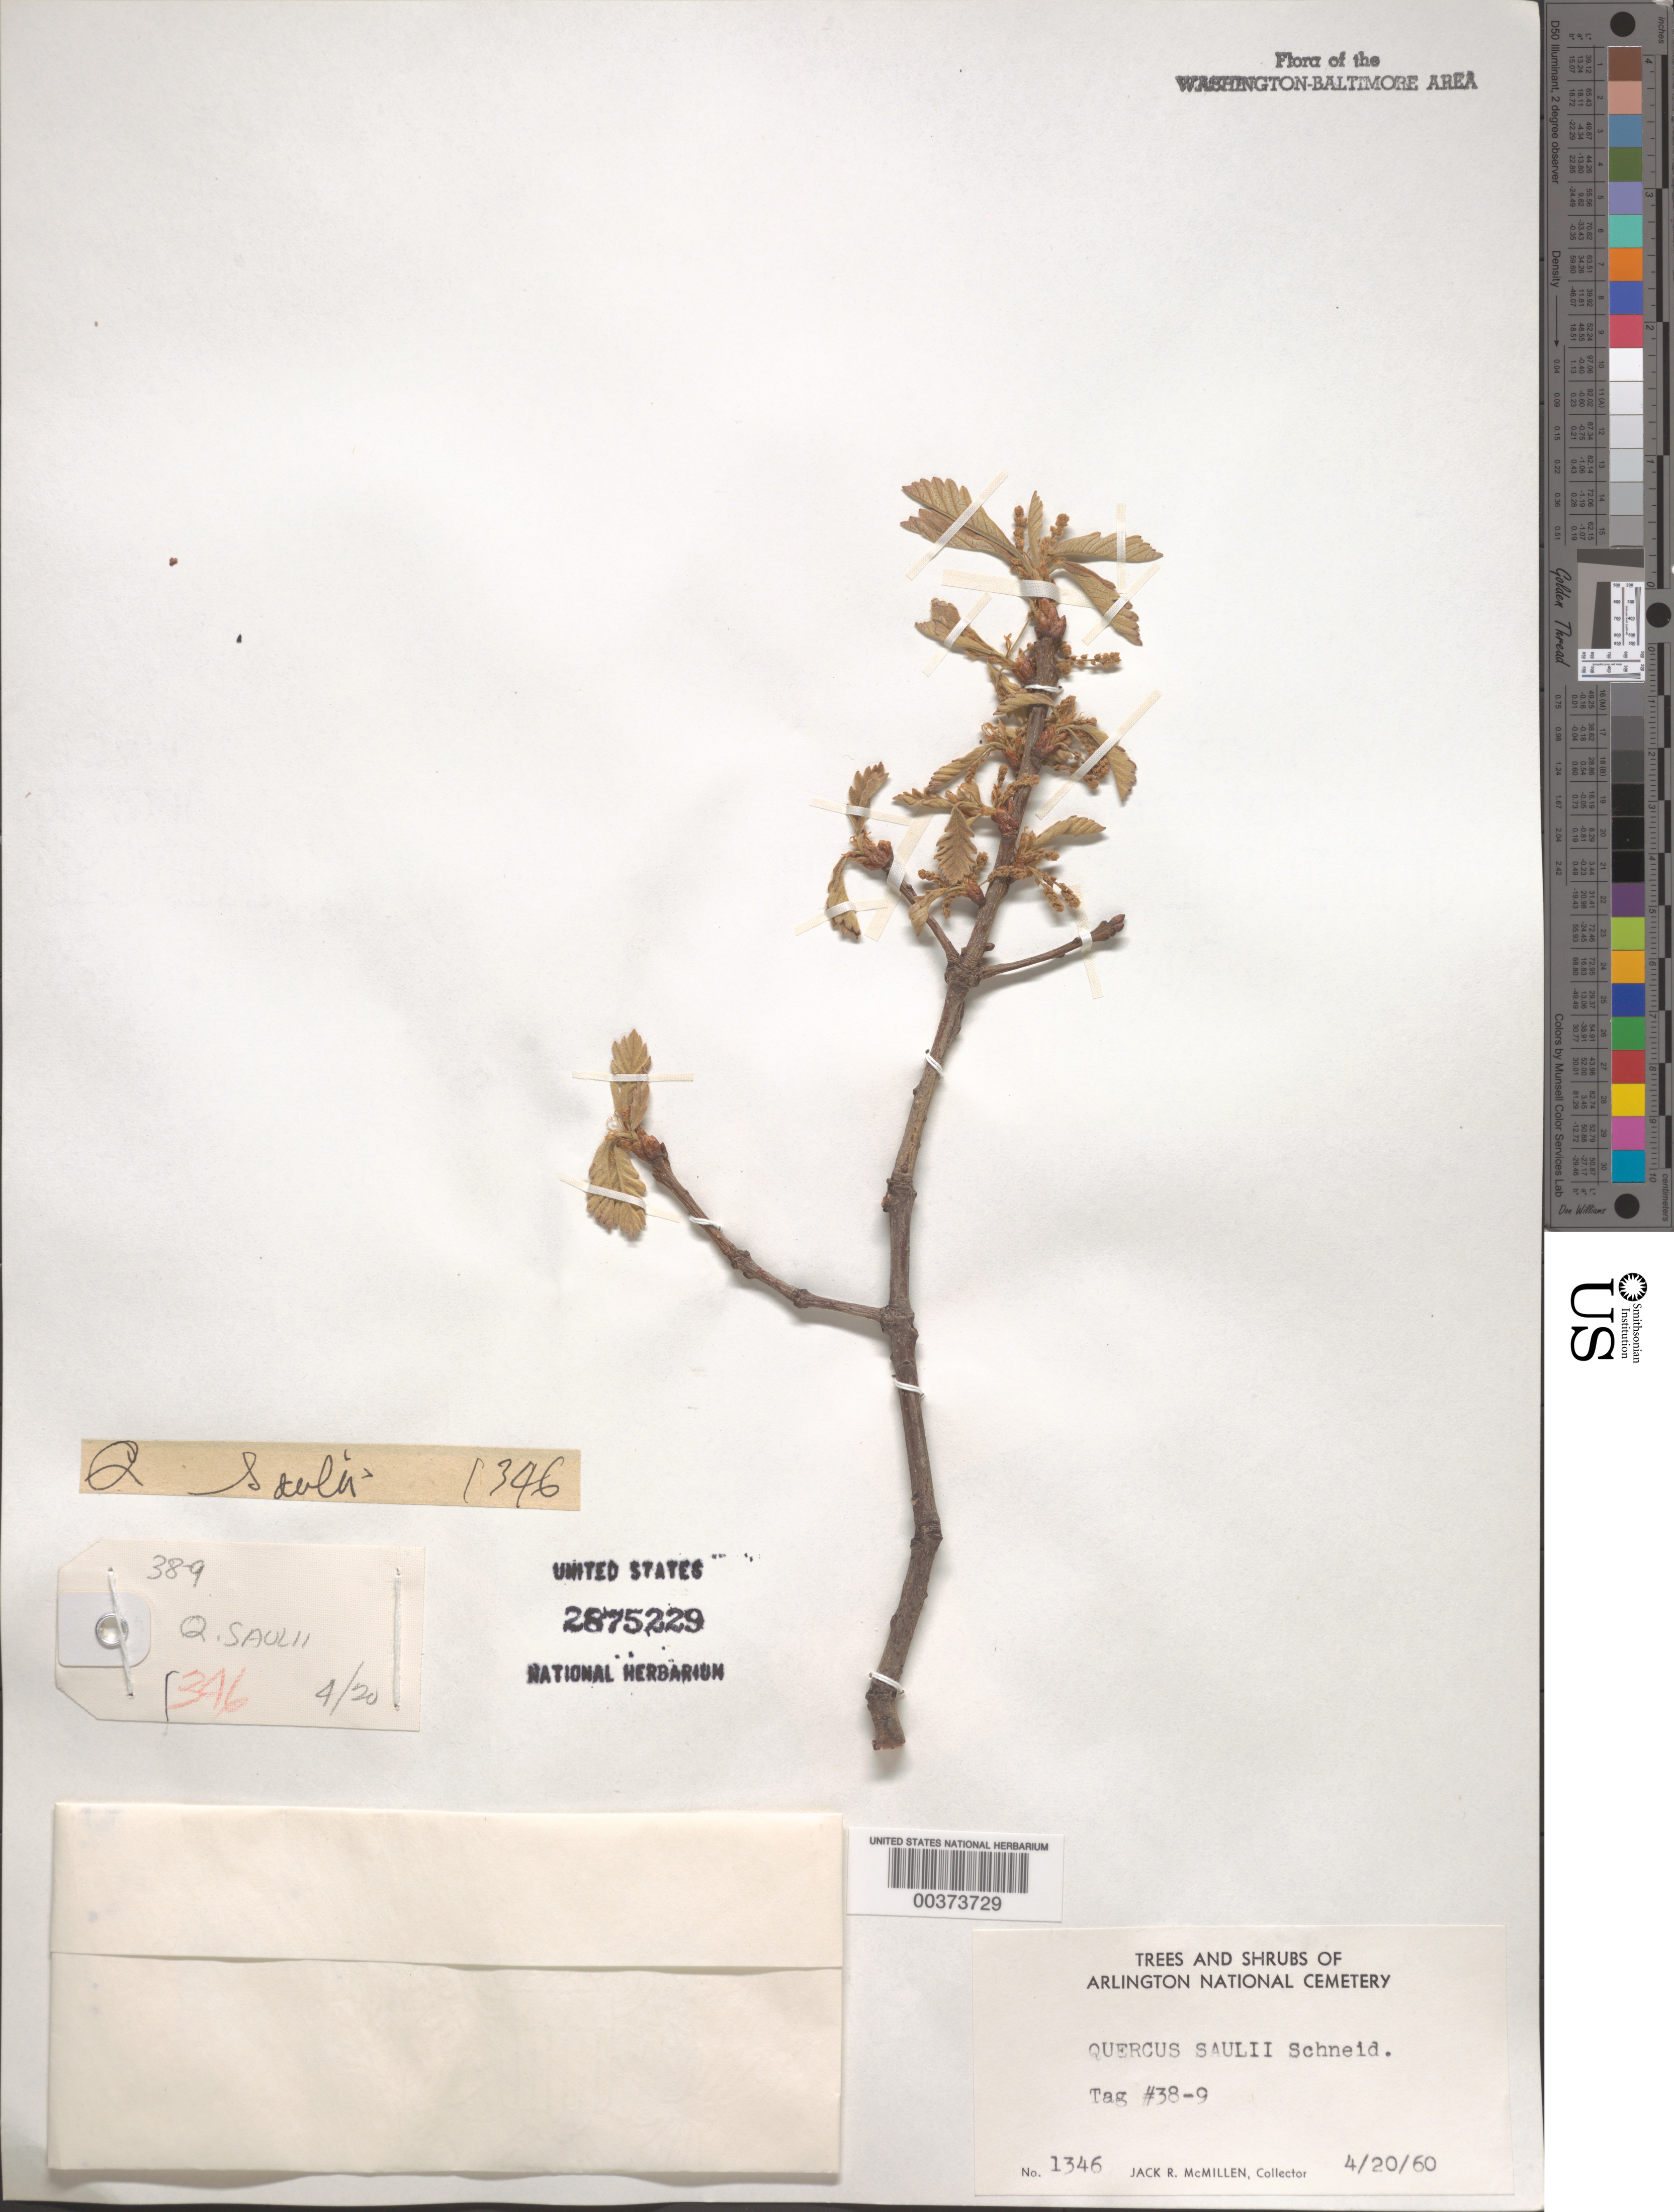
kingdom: Plantae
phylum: Tracheophyta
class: Magnoliopsida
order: Fagales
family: Fagaceae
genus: Quercus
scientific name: Quercus x saulii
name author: C. K. Schneider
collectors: J. McMillen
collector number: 1346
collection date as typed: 20 Apr 1960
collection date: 1960-04-20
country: United States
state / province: Virginia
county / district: Arlington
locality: Arlington National Cemetery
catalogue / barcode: US 2875229